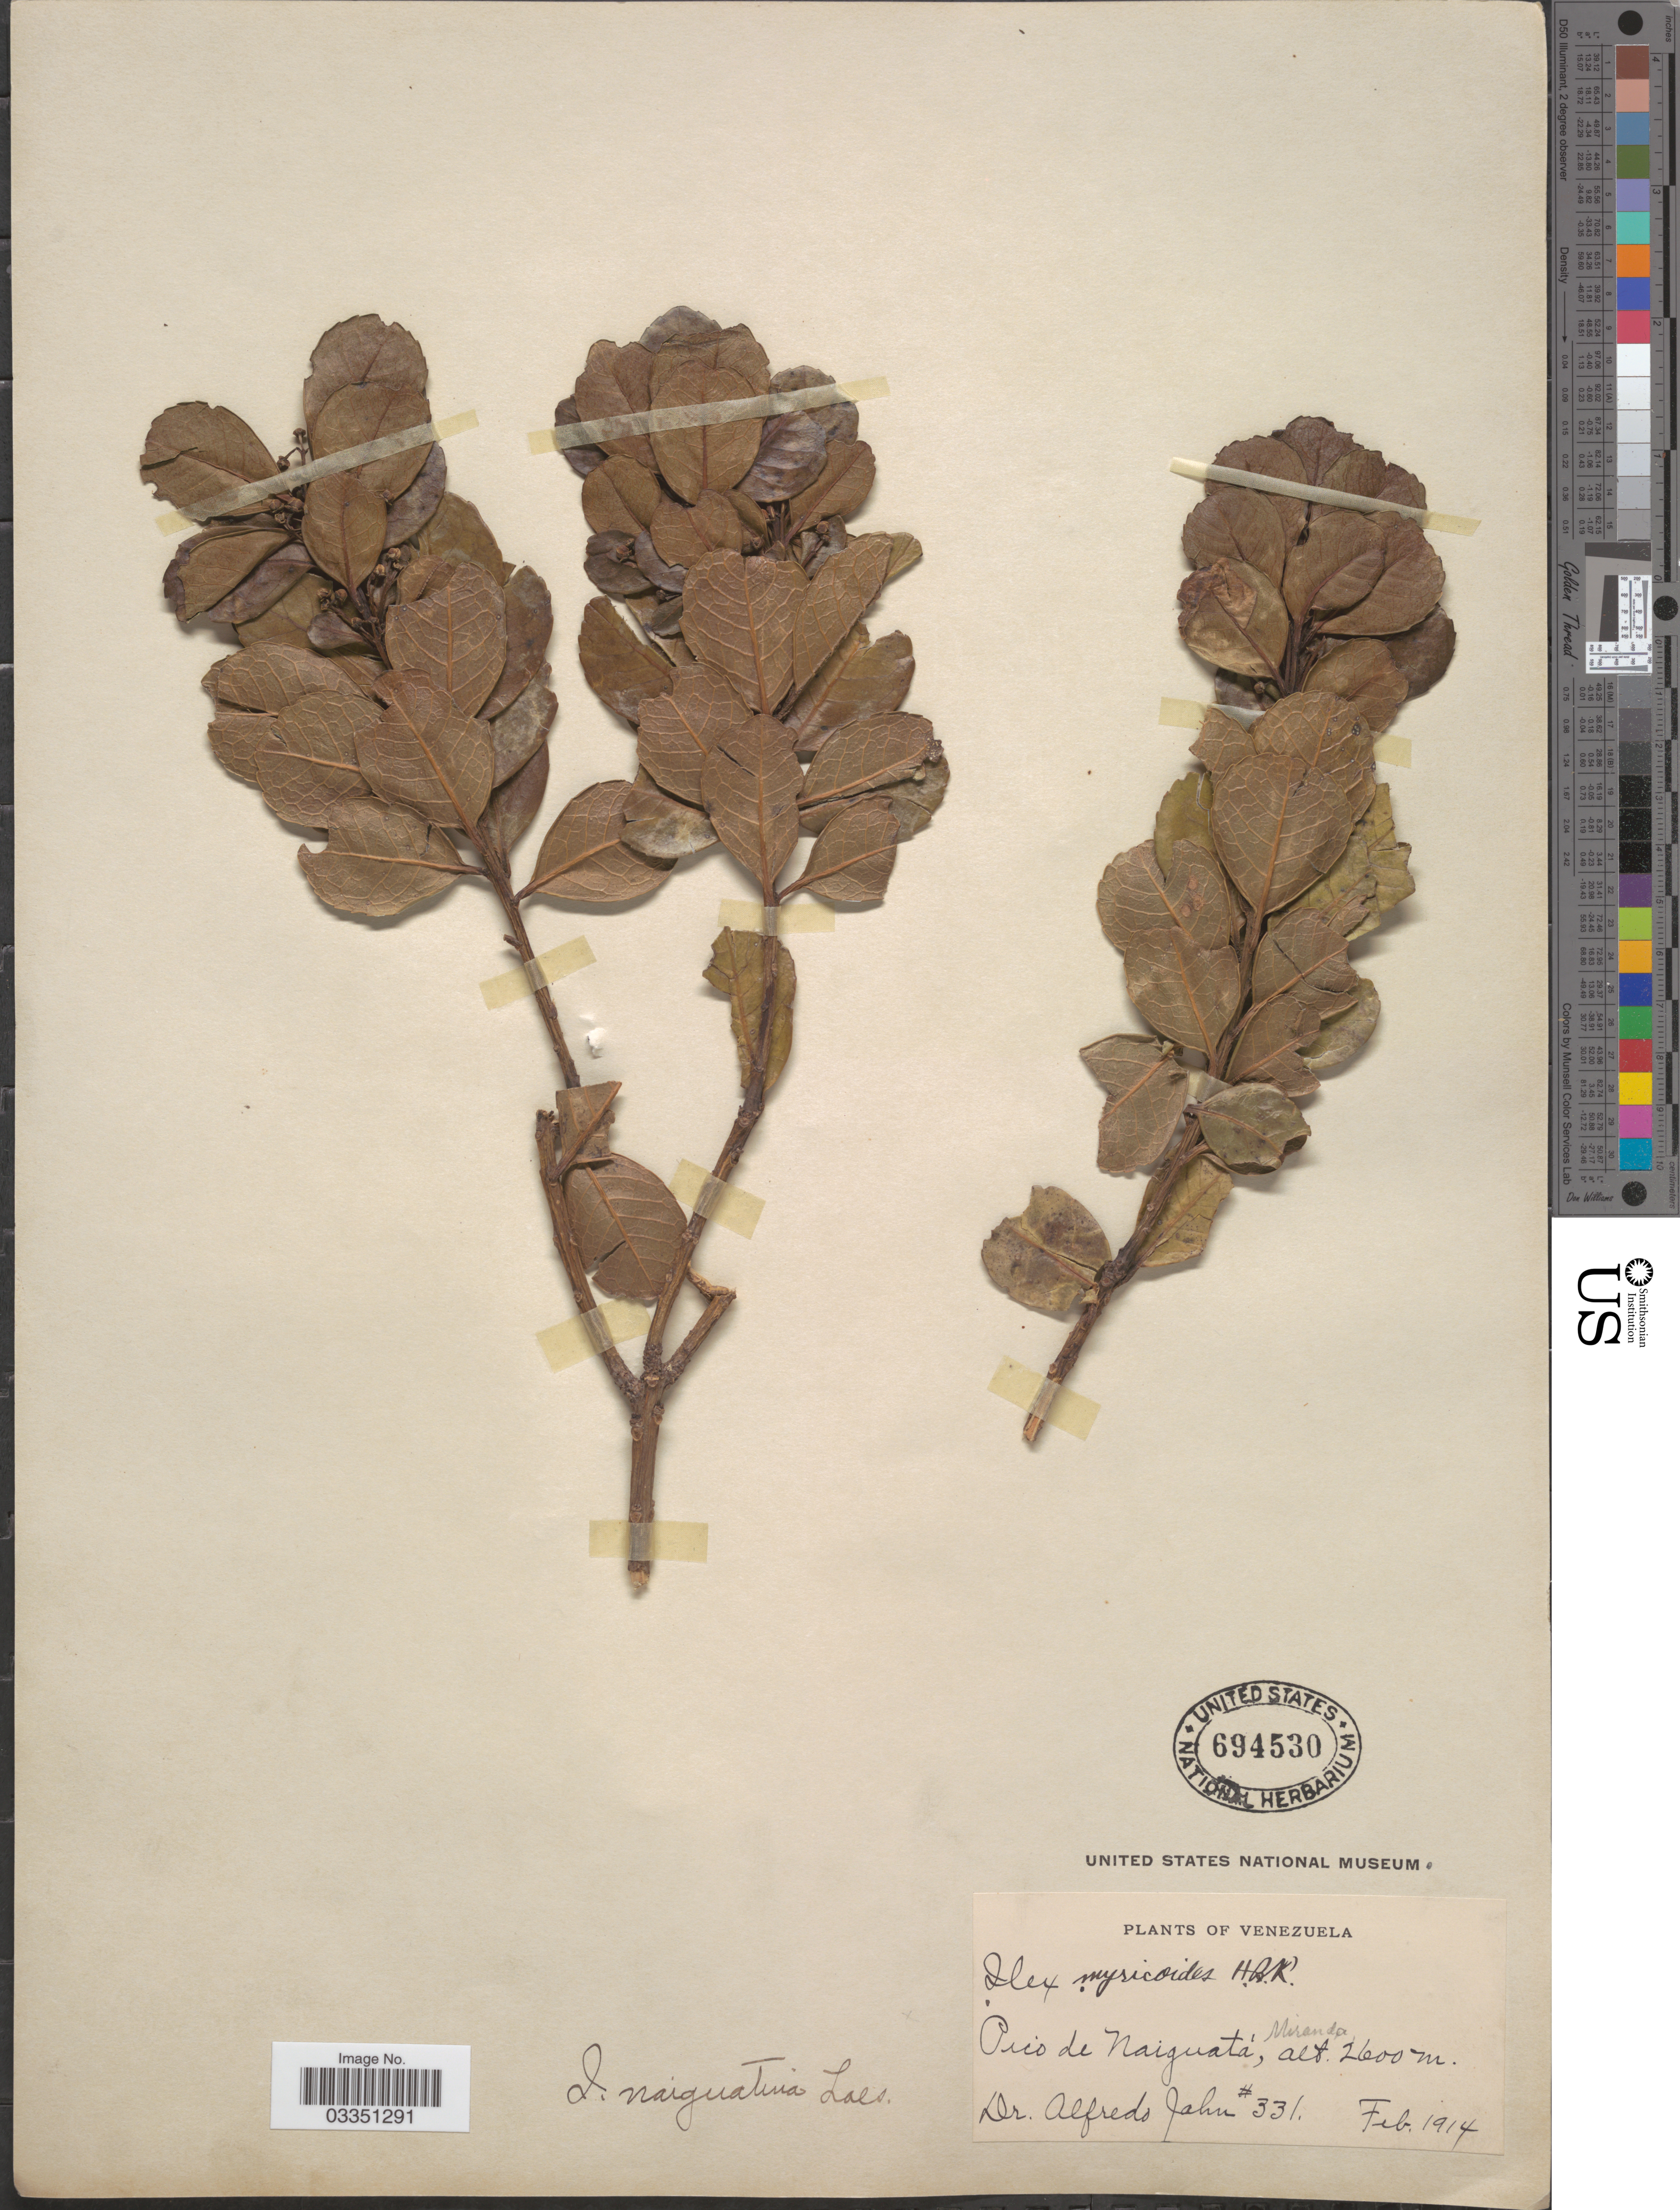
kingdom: Plantae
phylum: Tracheophyta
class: Magnoliopsida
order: Aquifoliales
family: Aquifoliaceae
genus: Ilex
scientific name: Ilex naiguatina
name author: Loes.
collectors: A. Jahn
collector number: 331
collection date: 1914-02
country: Venezuela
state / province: Miranda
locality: Pico de Naiguatá.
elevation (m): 2600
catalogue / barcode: US 694530